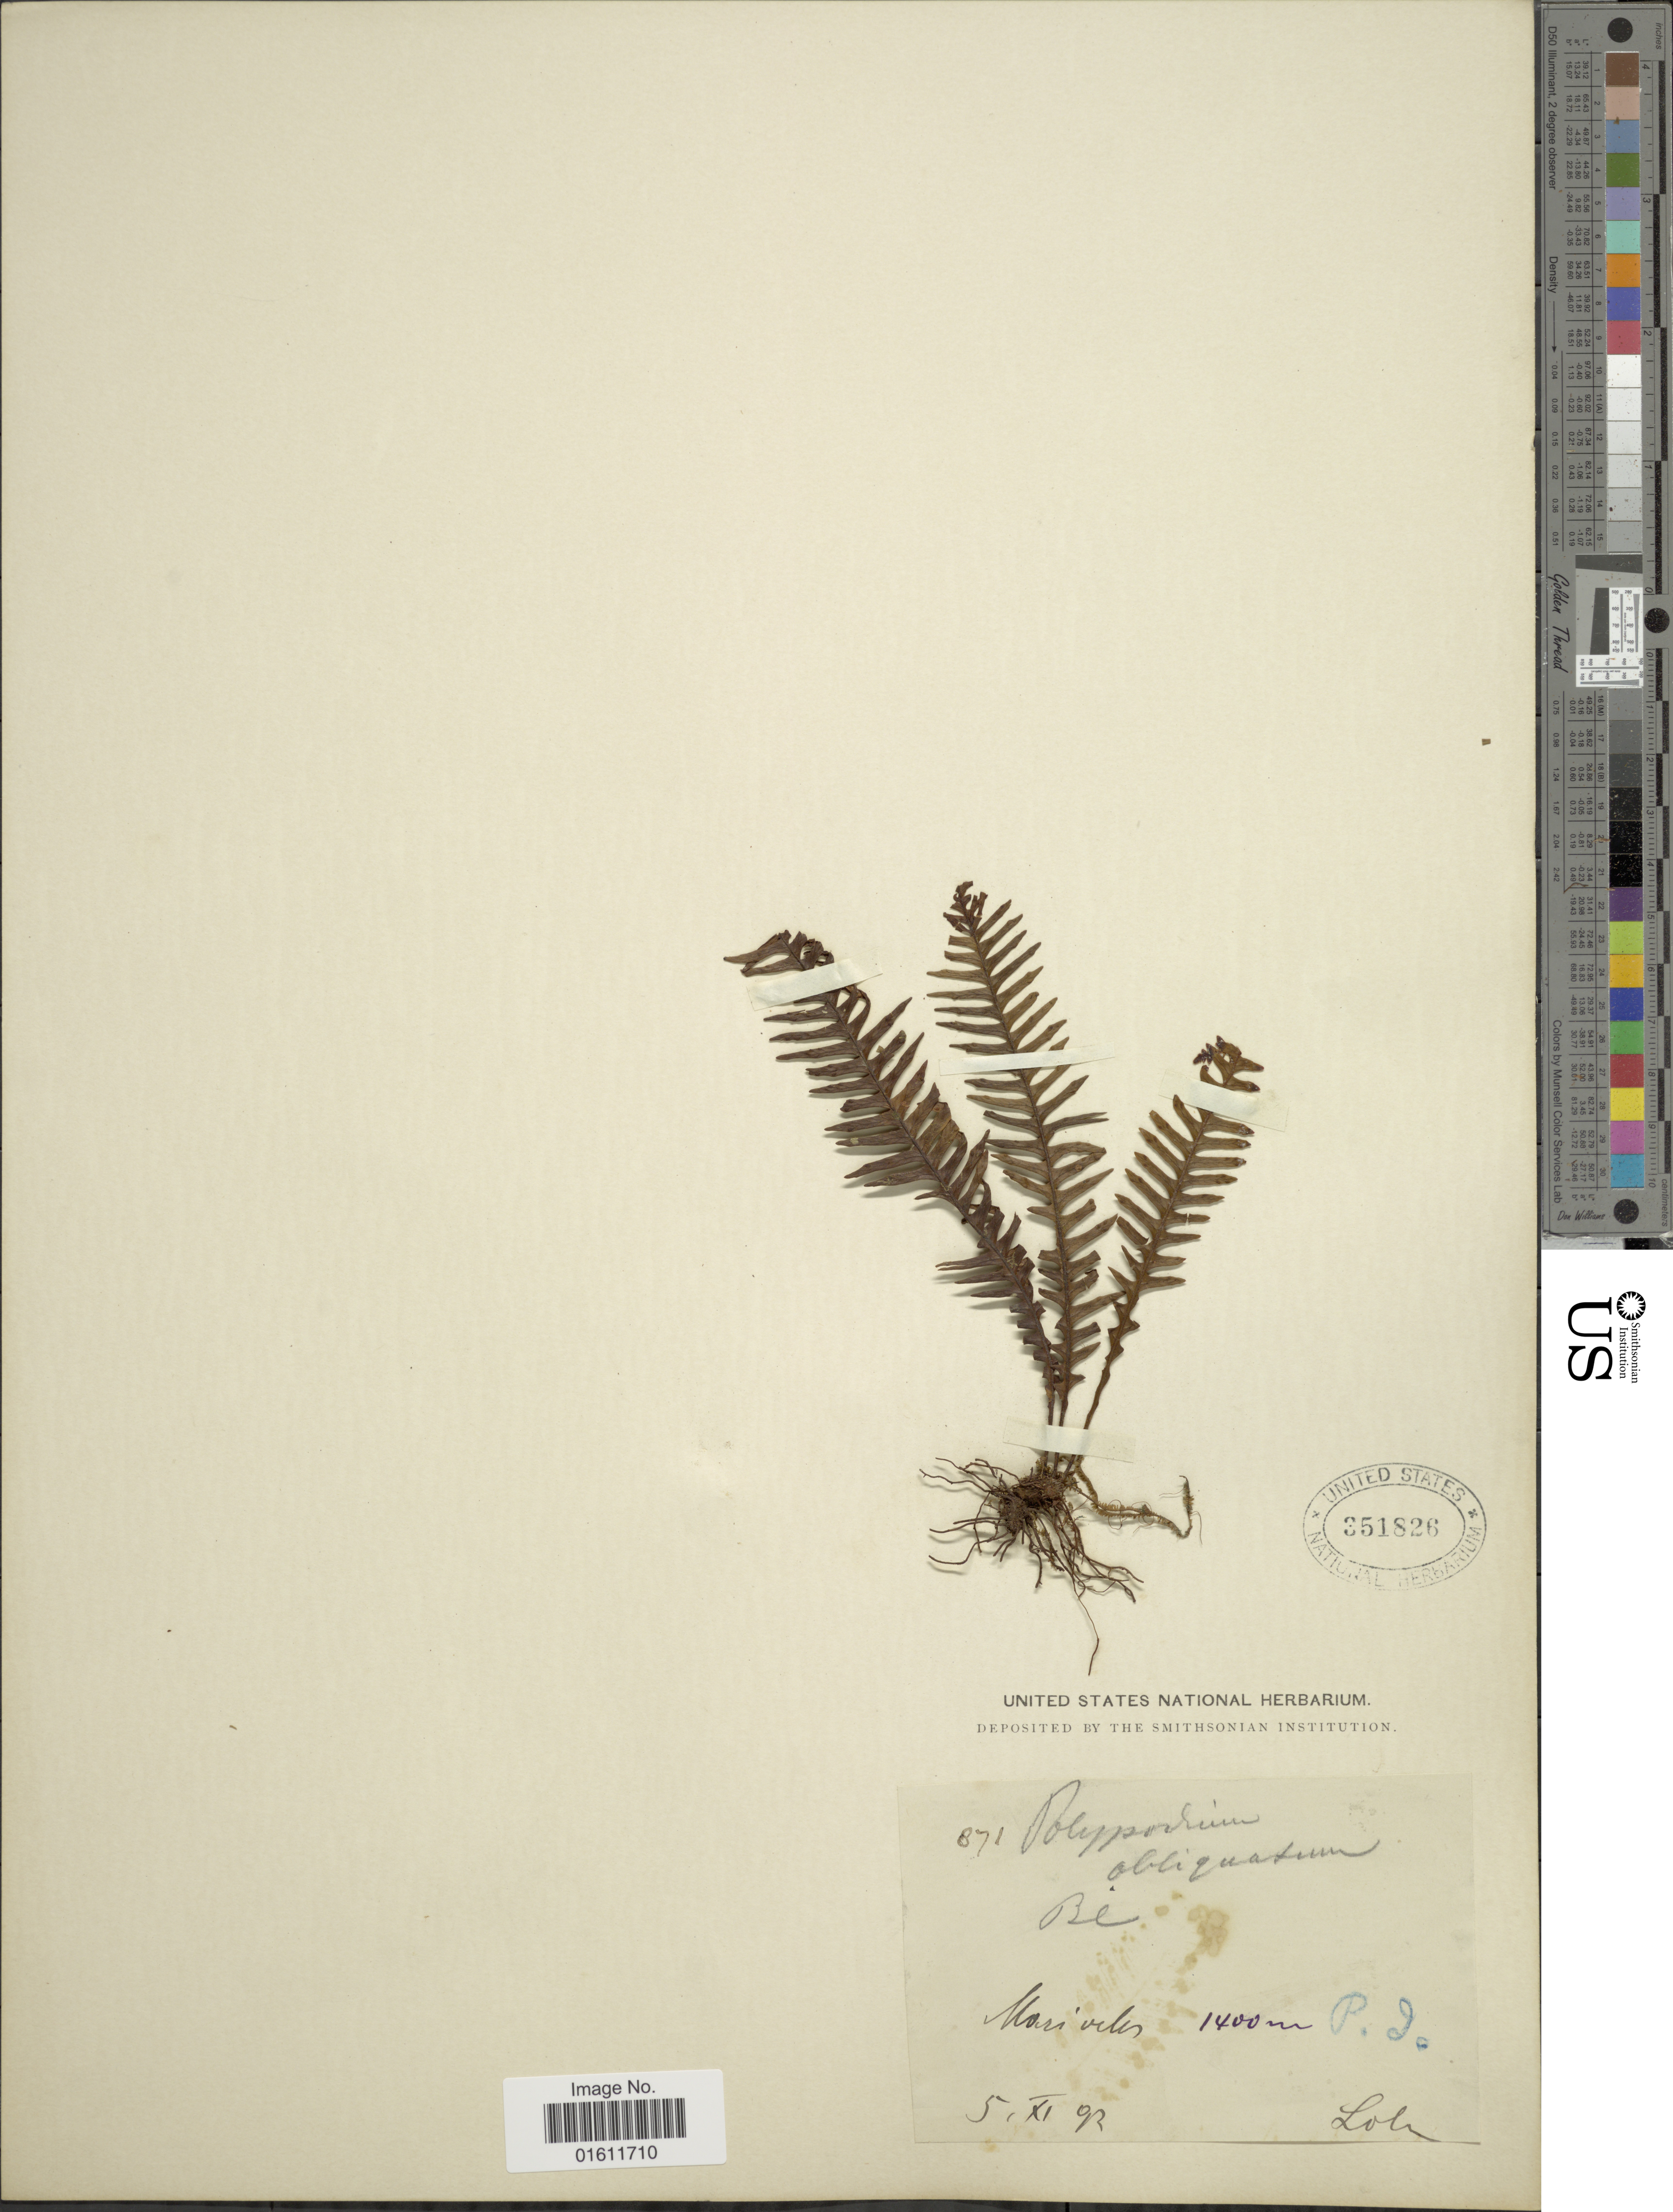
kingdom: Plantae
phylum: Tracheophyta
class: Polypodiopsida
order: Polypodiales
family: Polypodiaceae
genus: Prosaptia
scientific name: Prosaptia obliquata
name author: (Blume) Mett.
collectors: A. Loher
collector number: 871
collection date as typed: Transcribed d/m/y: 5/11/92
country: Philippines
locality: Mariveles, P. I.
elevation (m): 1400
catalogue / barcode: US 351826